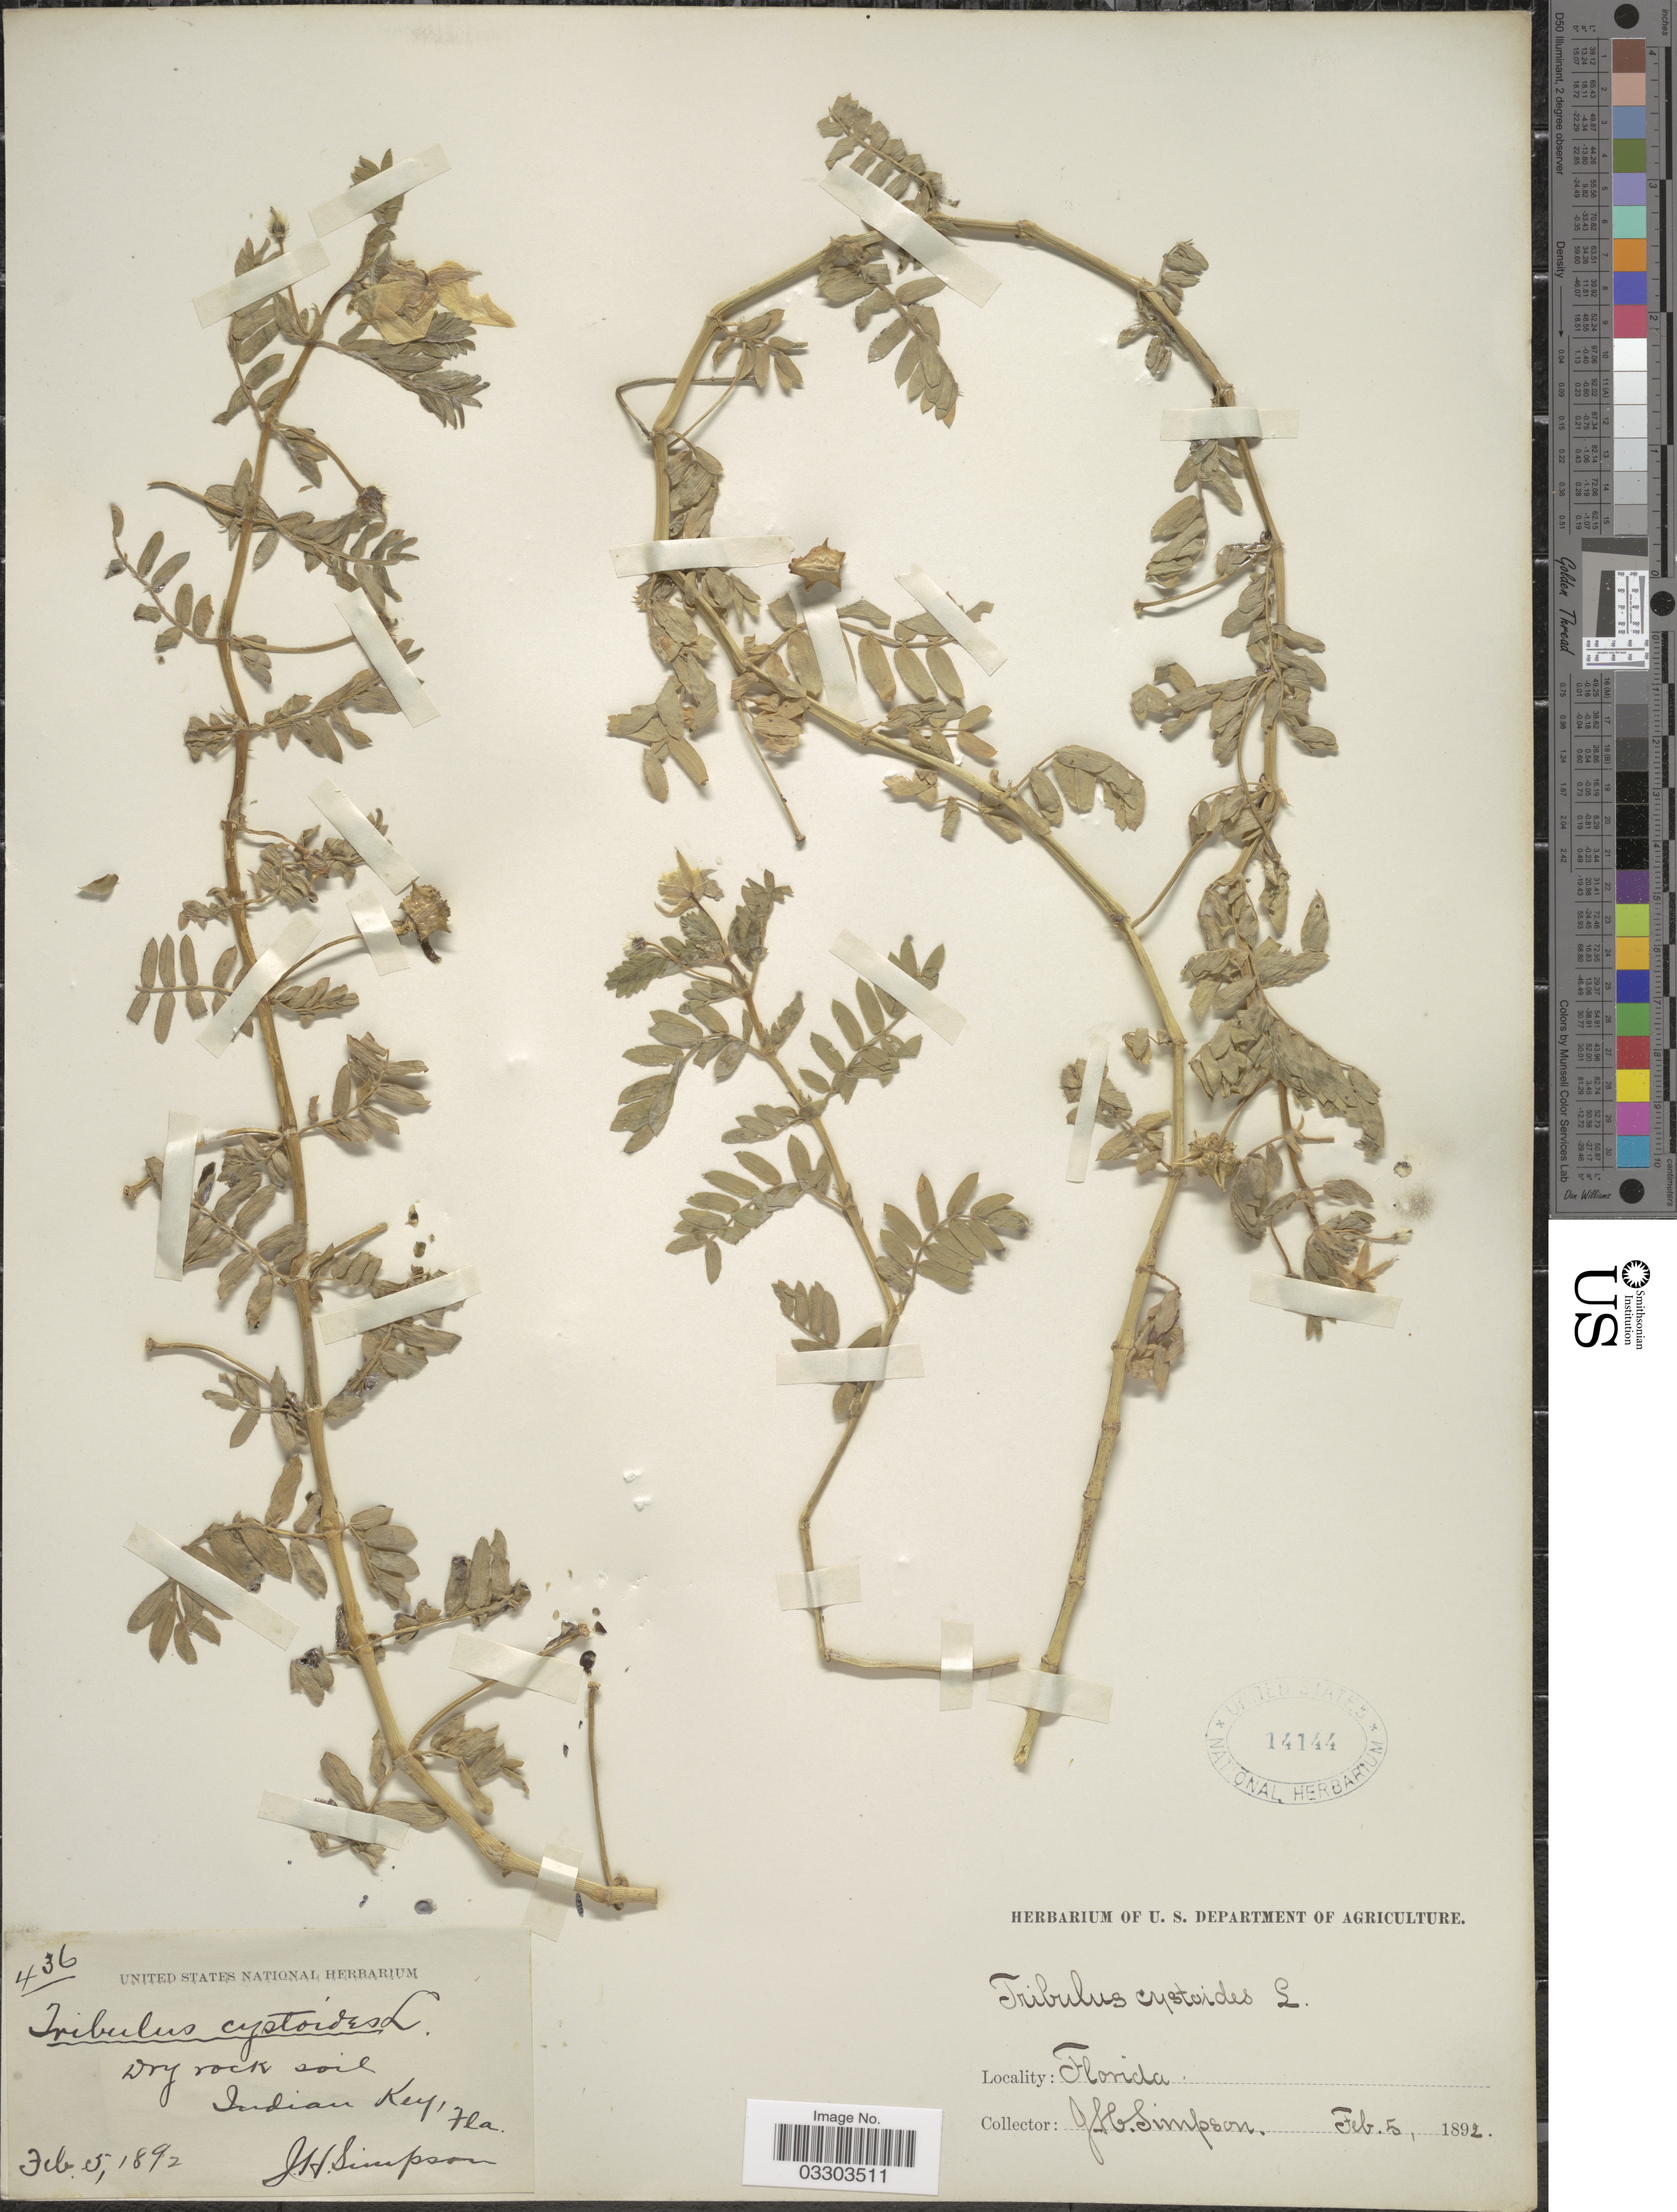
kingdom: Plantae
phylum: Tracheophyta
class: Magnoliopsida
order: Zygophyllales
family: Zygophyllaceae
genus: Tribulus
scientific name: Tribulus cistoides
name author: L.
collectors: J. H. Simpson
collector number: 436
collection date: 1892-02-05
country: United States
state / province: Florida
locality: Indian Key, Fla.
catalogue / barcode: US 14144